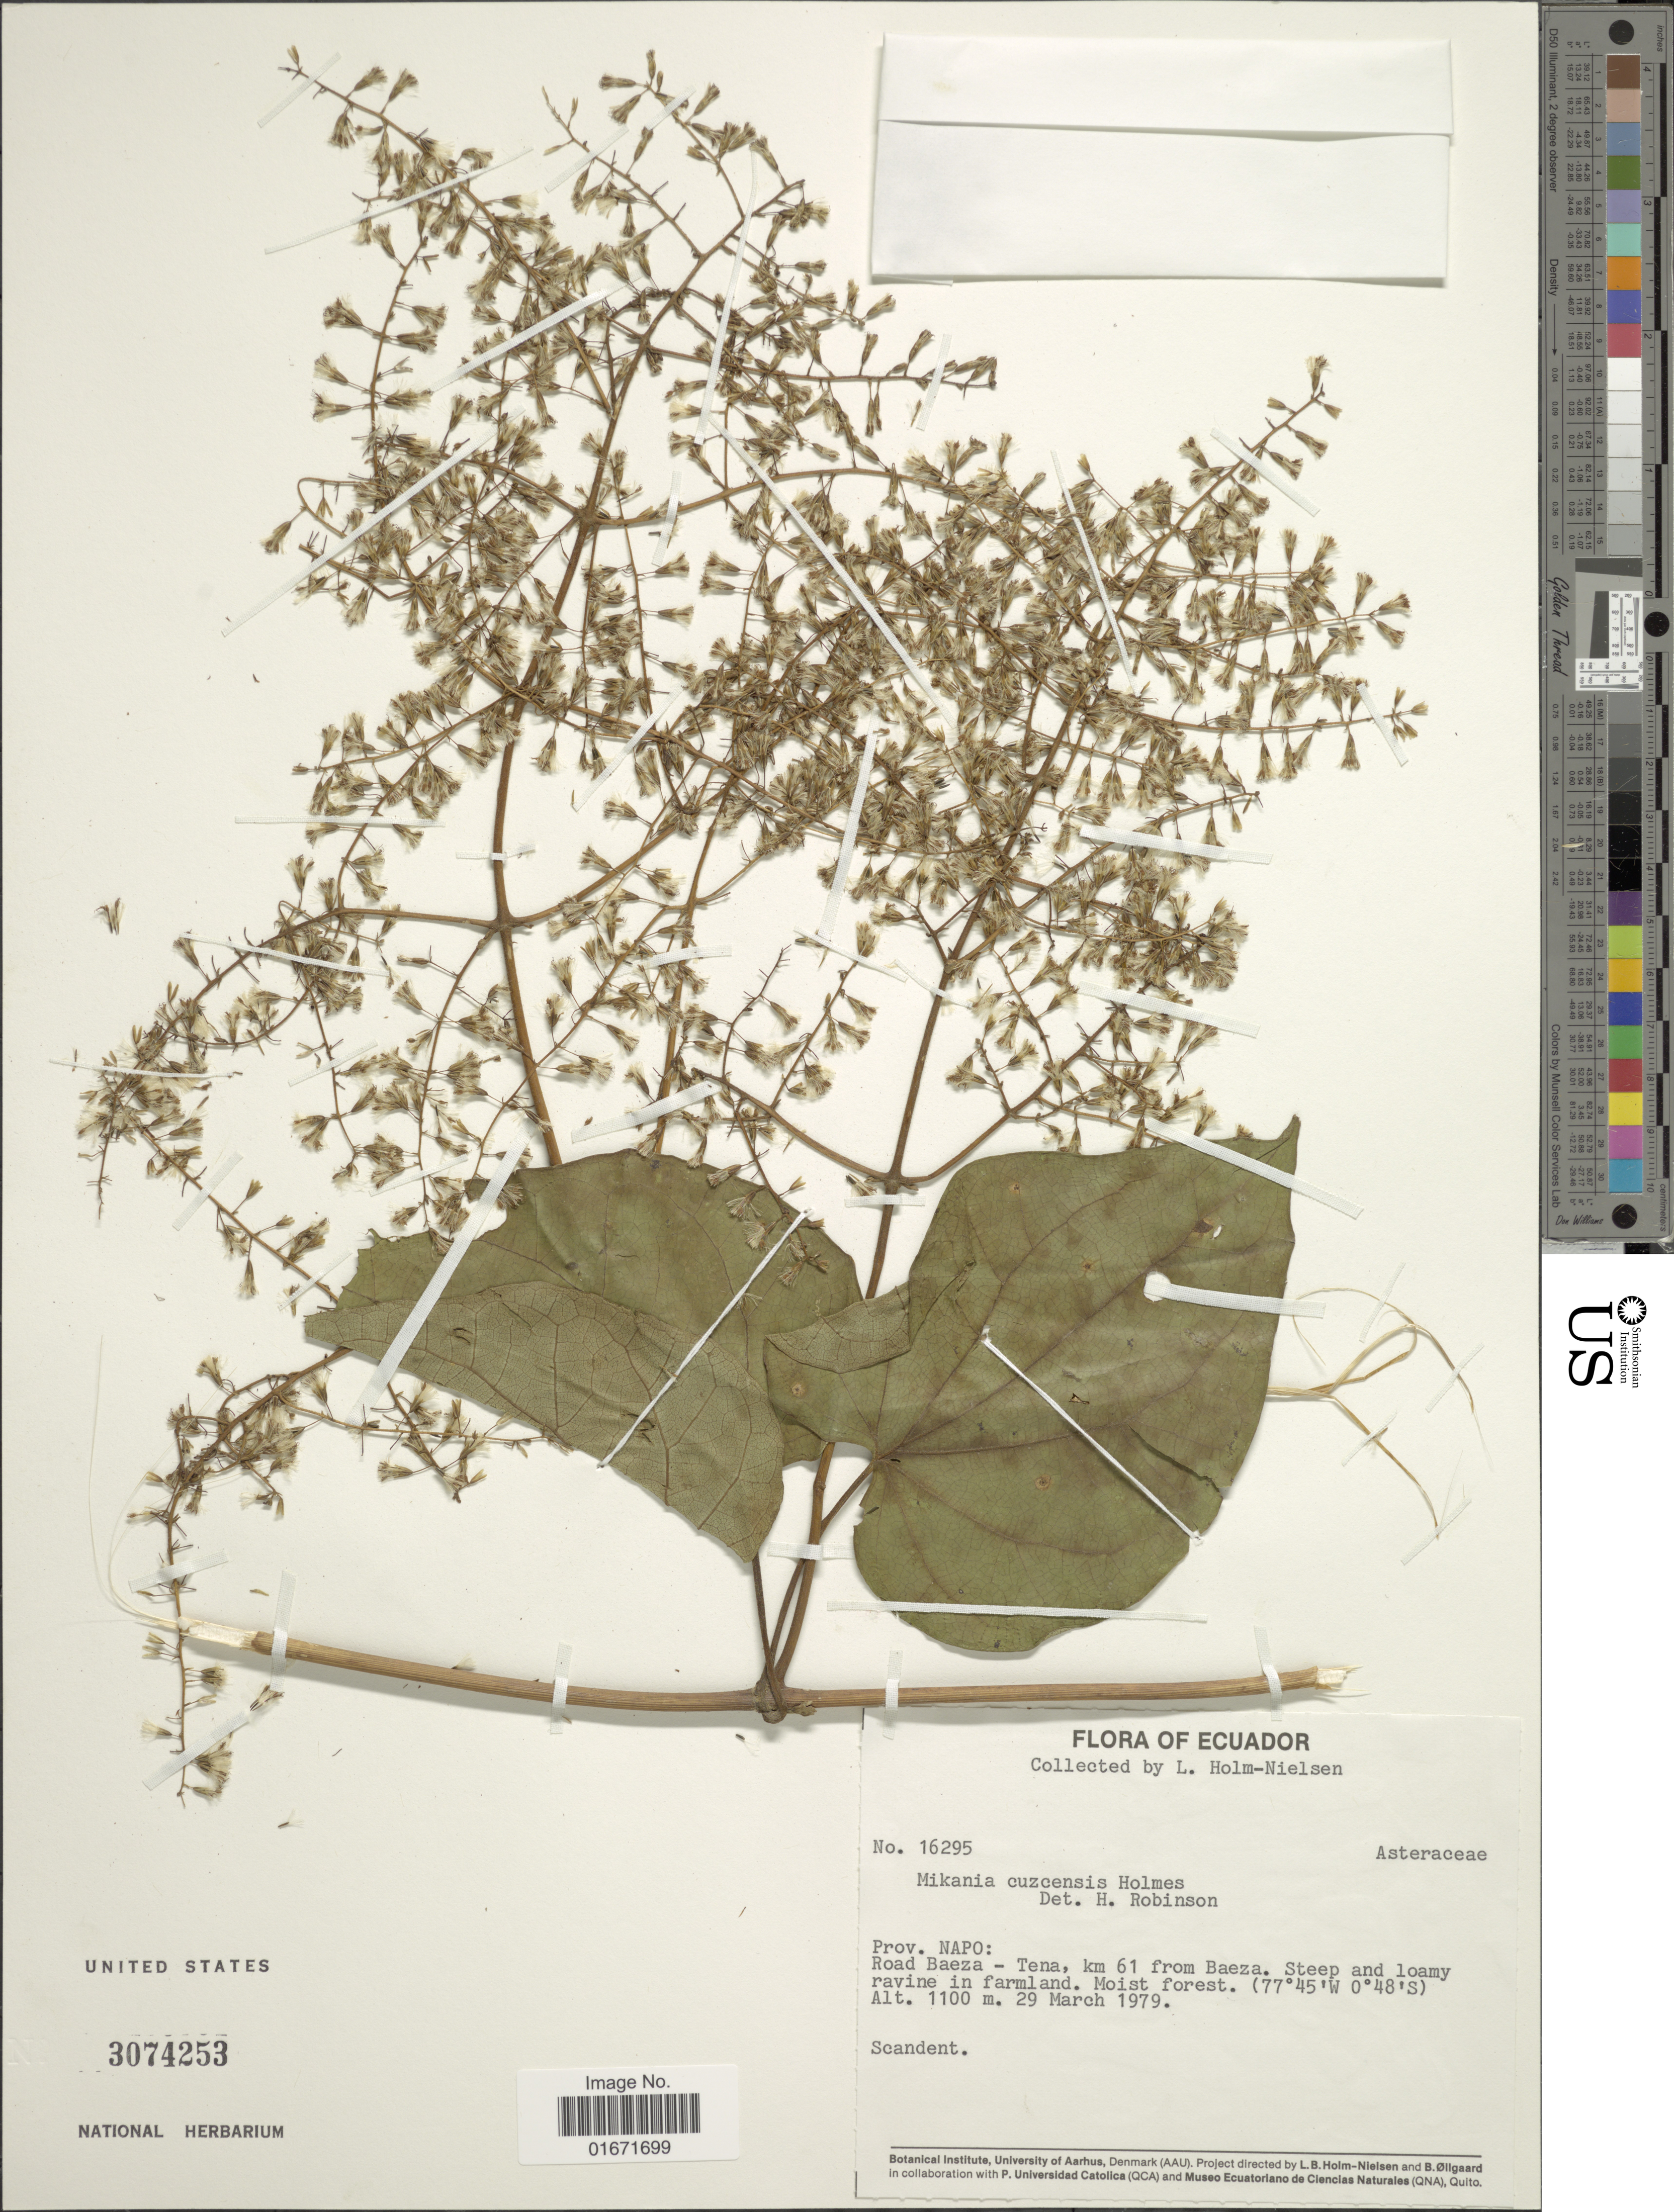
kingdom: Plantae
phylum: Tracheophyta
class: Magnoliopsida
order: Asterales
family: Asteraceae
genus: Mikania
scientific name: Mikania cuzcoensis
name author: W.C. Holmes & McDaniel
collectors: L. B. Holm-Nielsen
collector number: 16295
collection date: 1979-03-29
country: Ecuador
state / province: Napo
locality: Prov. Napo: Road Baeza - Tena, km 61 from Baeza. Steep and loamy ravine in farmland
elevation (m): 1100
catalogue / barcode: US 3074253